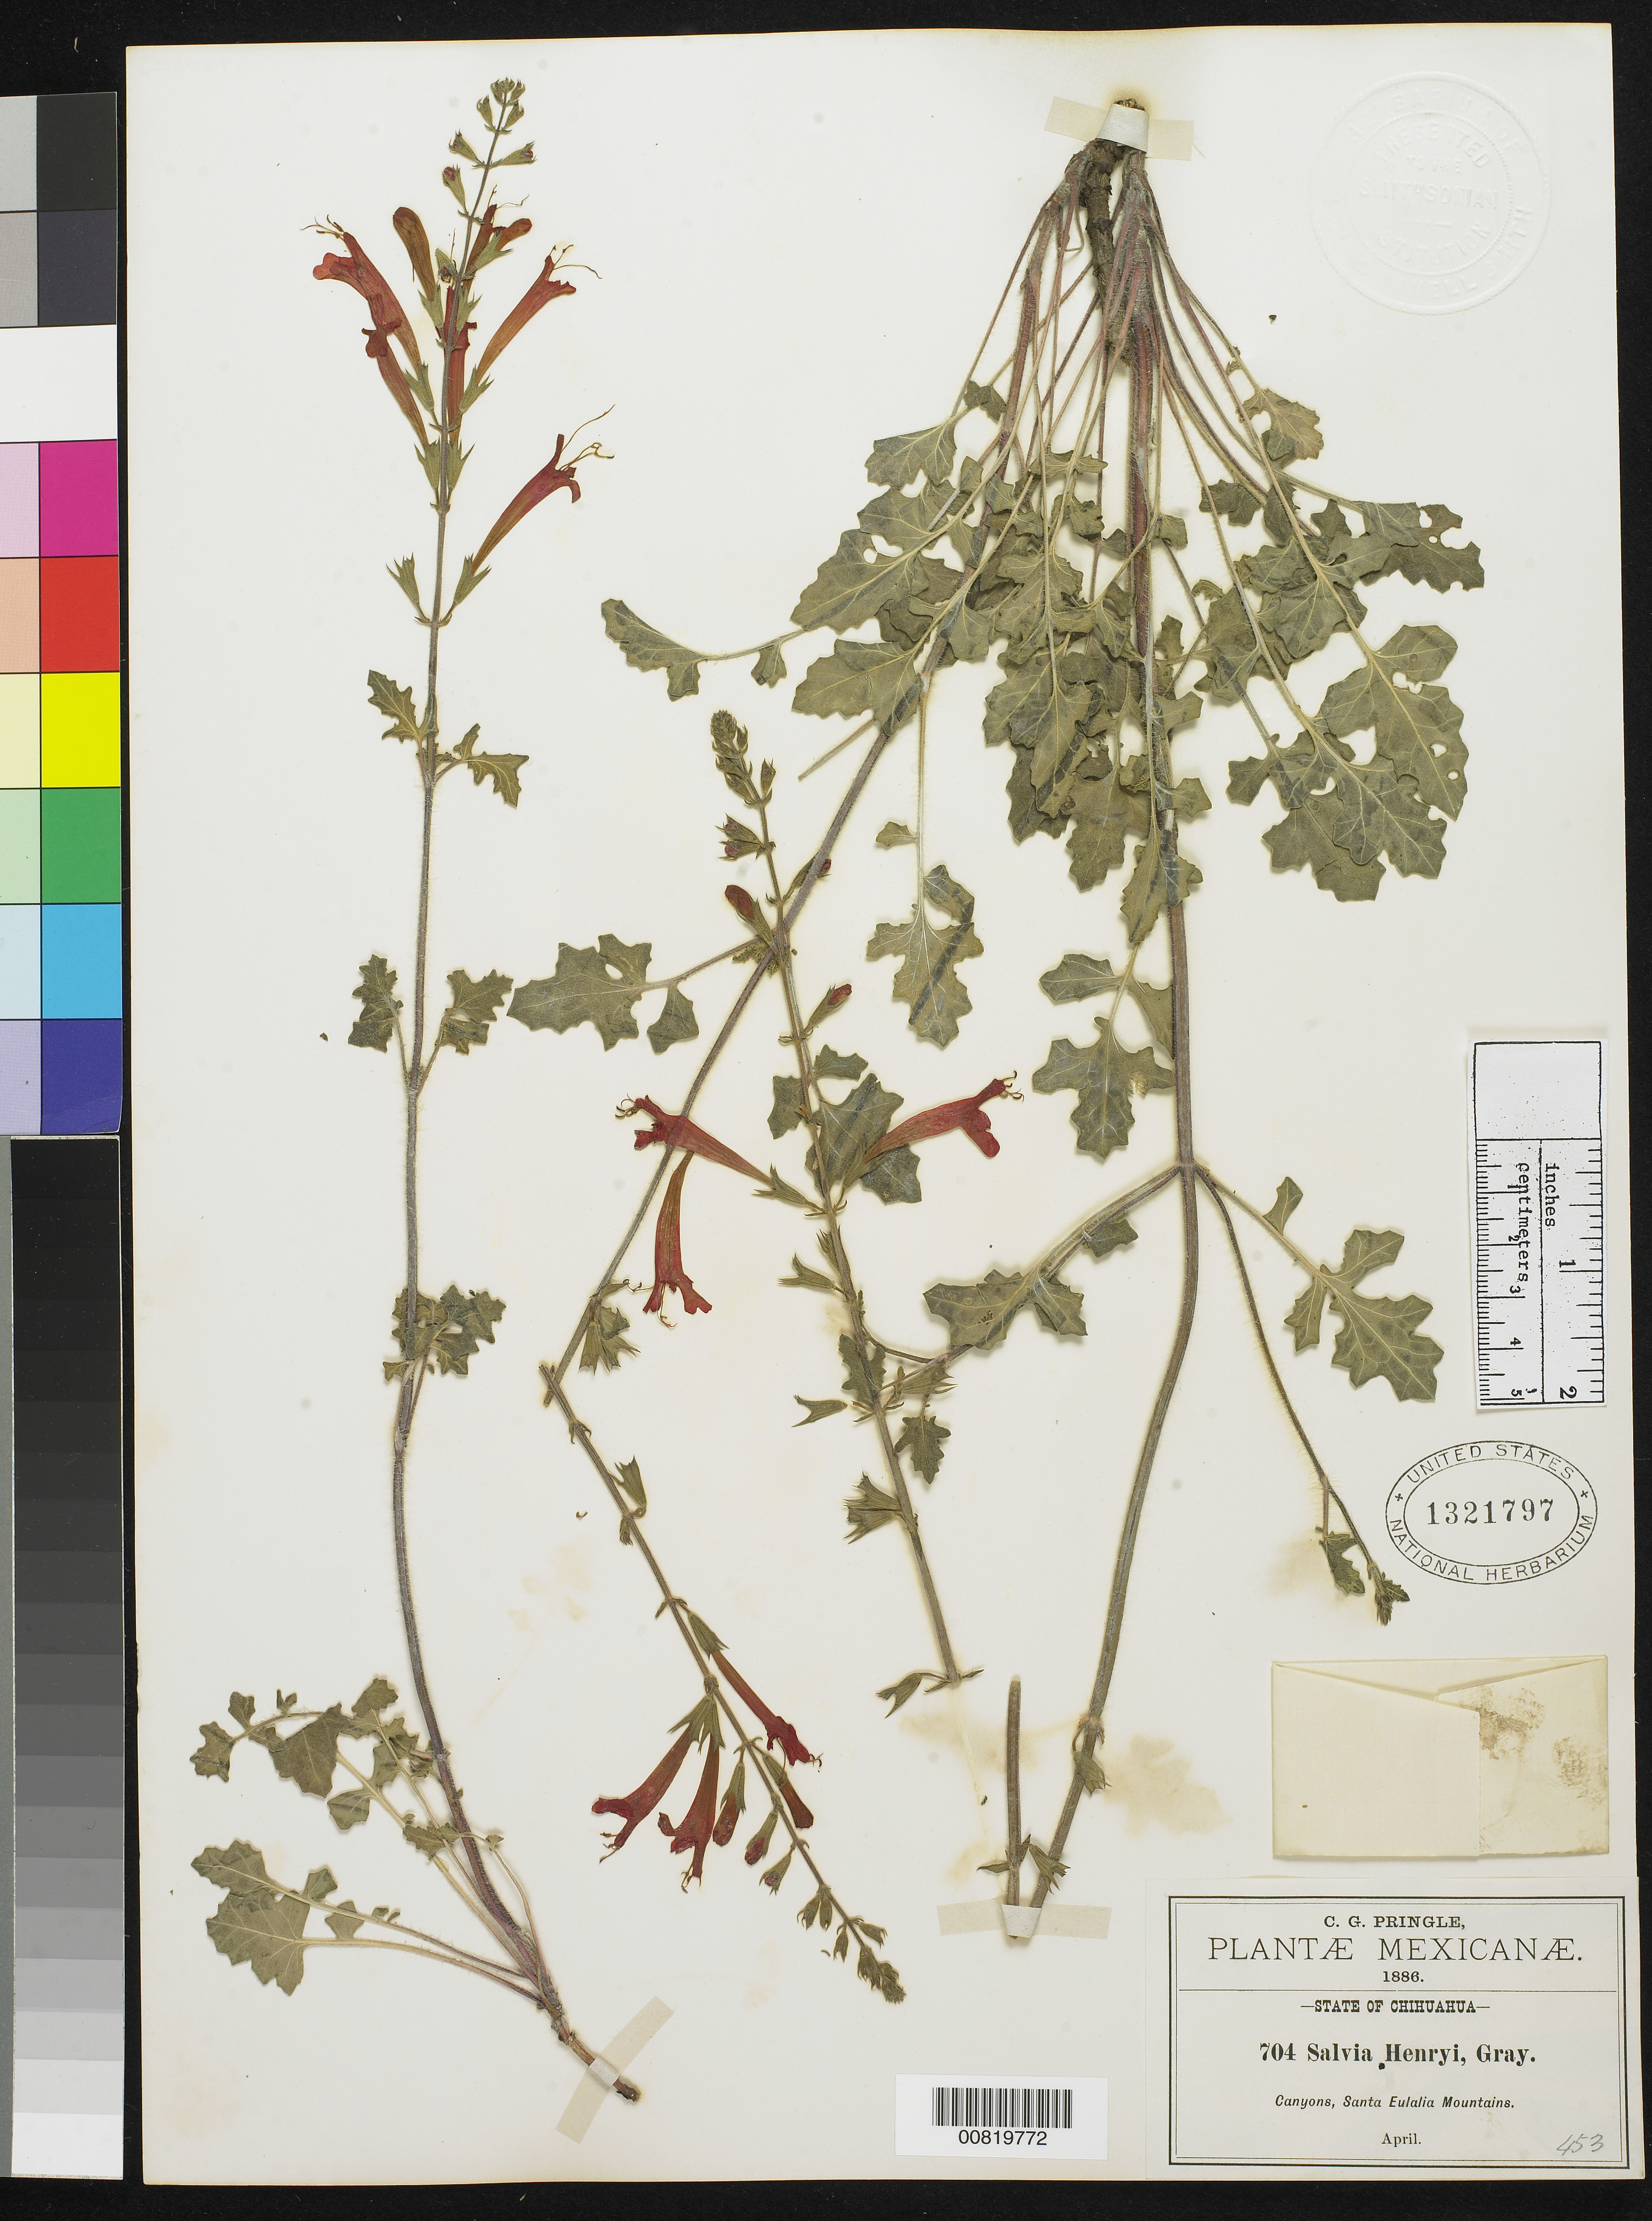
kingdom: Plantae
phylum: Tracheophyta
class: Magnoliopsida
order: Lamiales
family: Lamiaceae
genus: Salvia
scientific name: Salvia henryi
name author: A. Gray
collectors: C. G. Pringle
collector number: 704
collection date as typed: Apr 1886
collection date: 1886-04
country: Mexico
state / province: Chihuahua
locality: Canyons, Santa Eulalia Mountains, Chihuahua.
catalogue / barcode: US 1321797